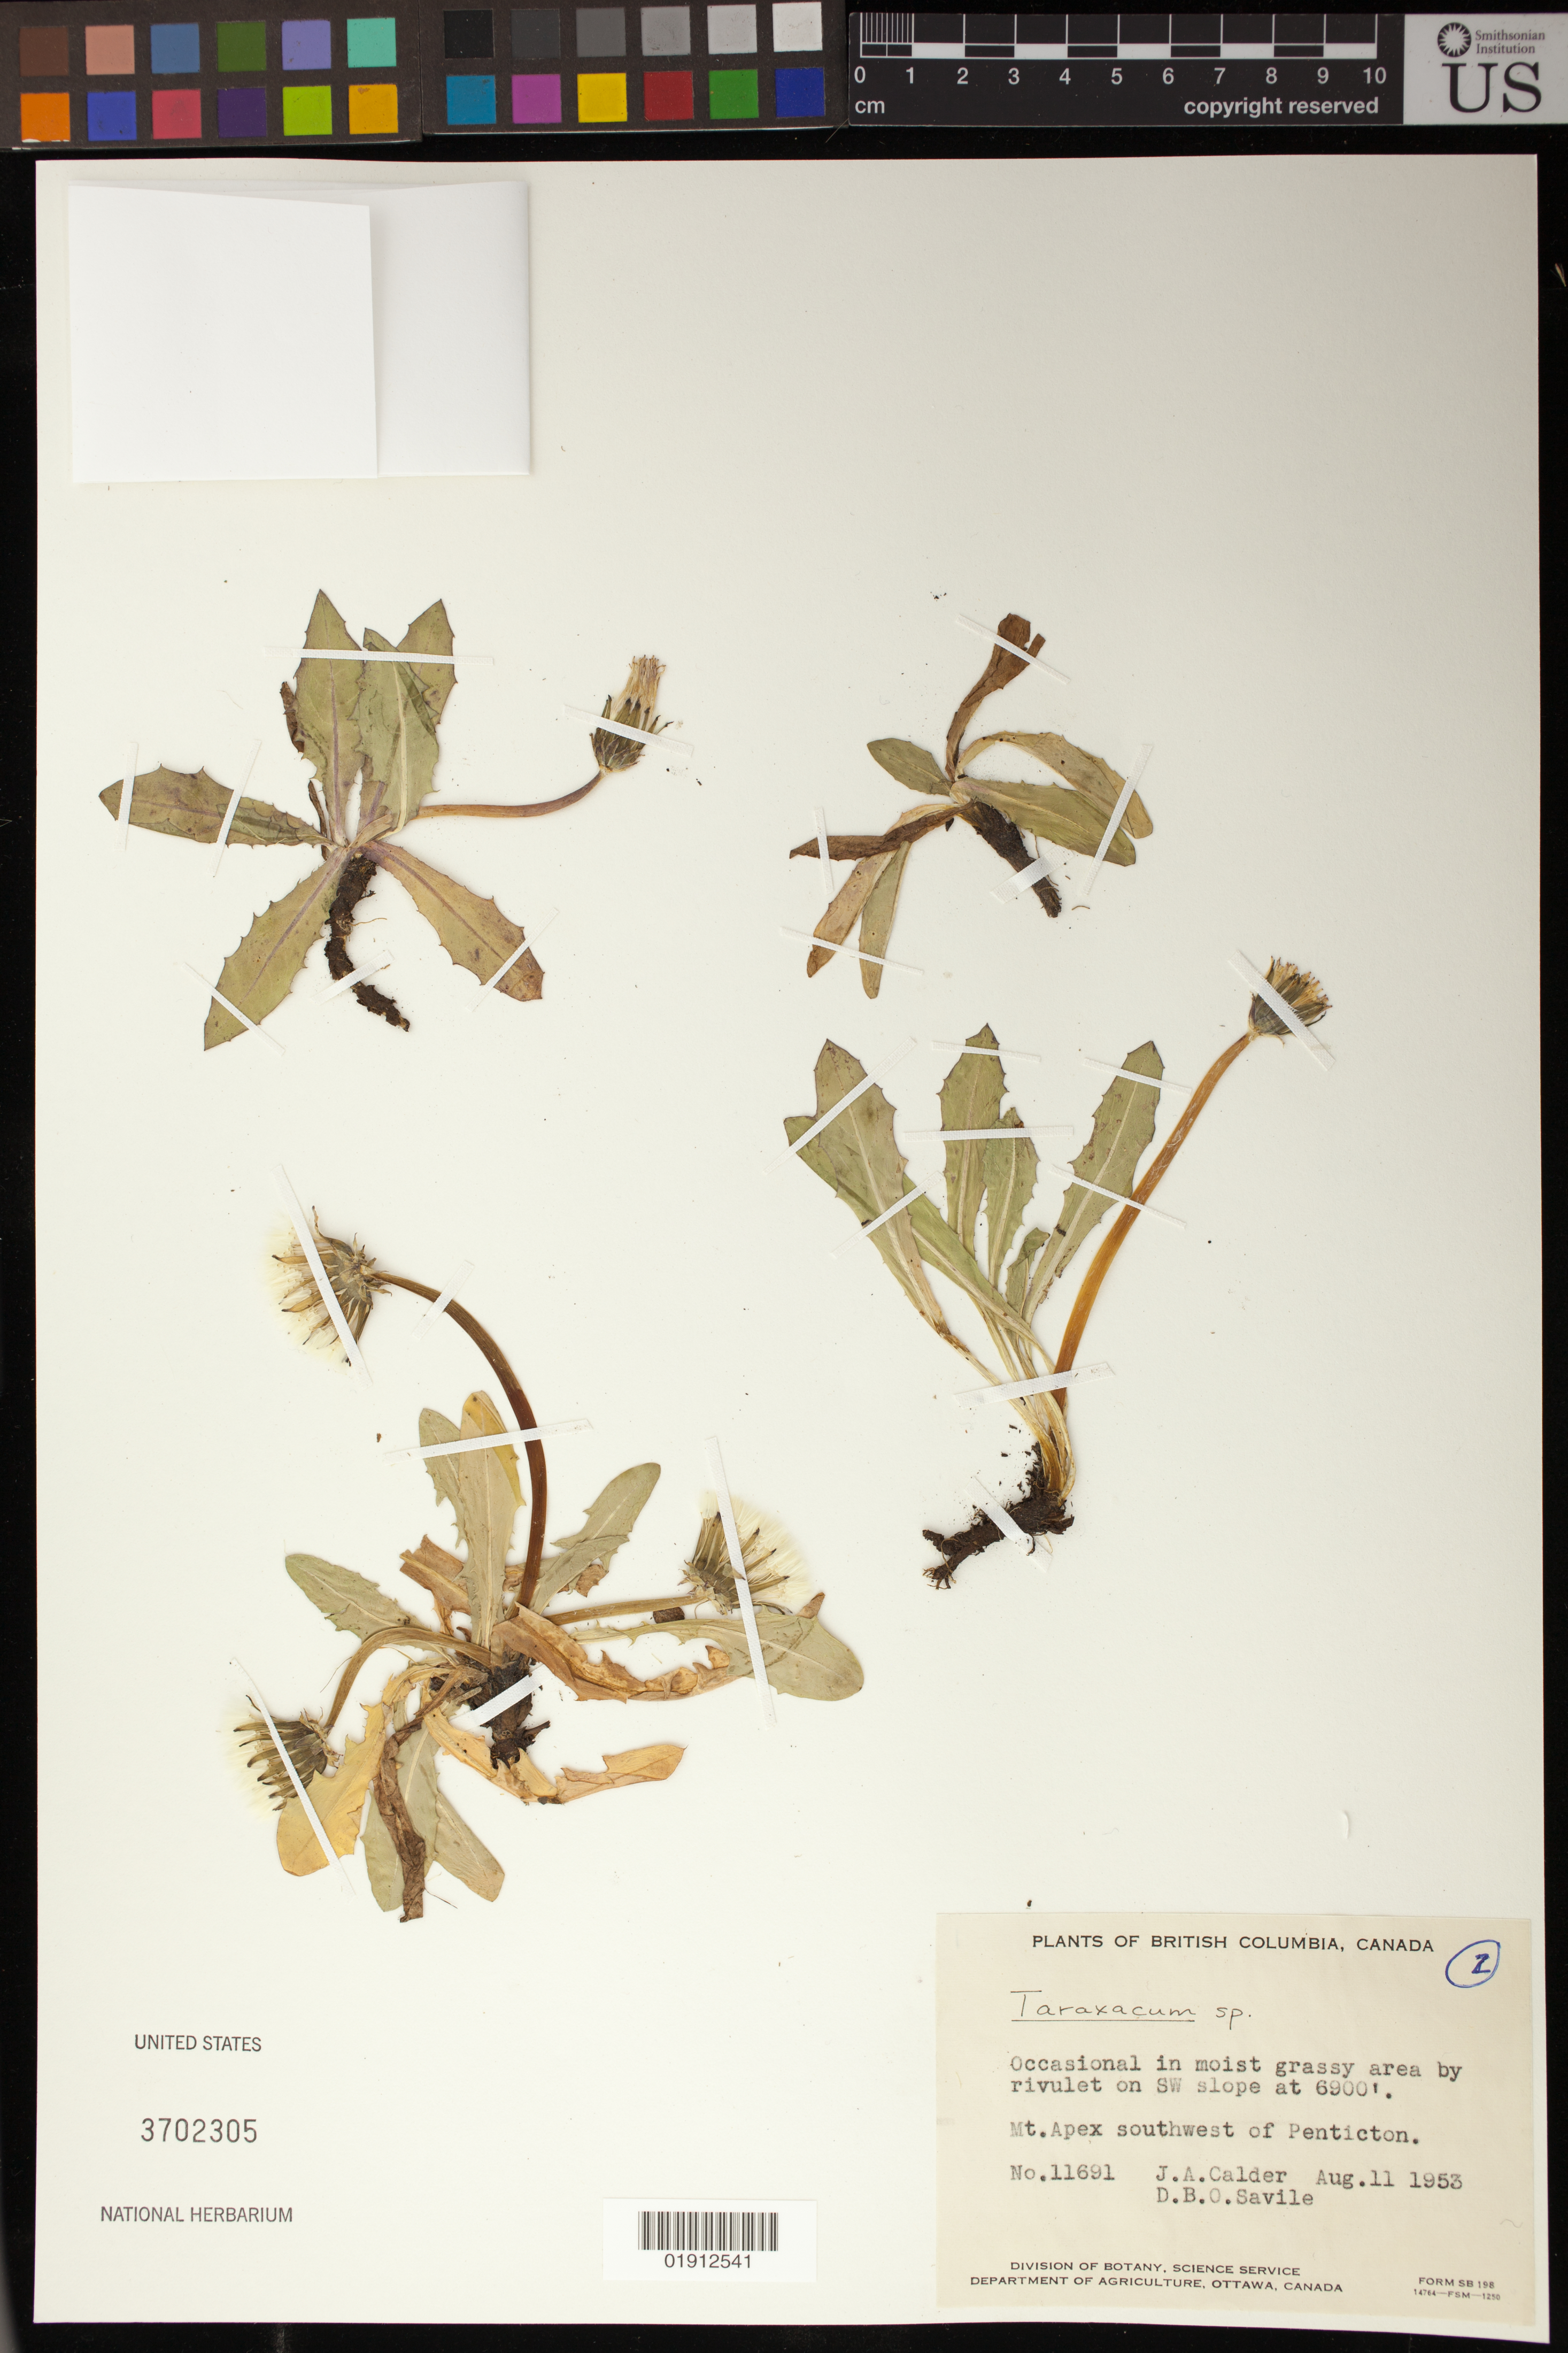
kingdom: Plantae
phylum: Tracheophyta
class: Magnoliopsida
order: Asterales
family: Asteraceae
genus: Taraxacum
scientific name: Taraxacum sp.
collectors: J. A. Calder & D. Savile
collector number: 11691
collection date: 1953-08-11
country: Canada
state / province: British Columbia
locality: Mt. Apex southwest of Penticton. In grassy area by rivulet on SW slope.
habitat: Occasional in moist grassy area by rivulet on SW slope.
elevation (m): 2103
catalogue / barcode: US 3702305